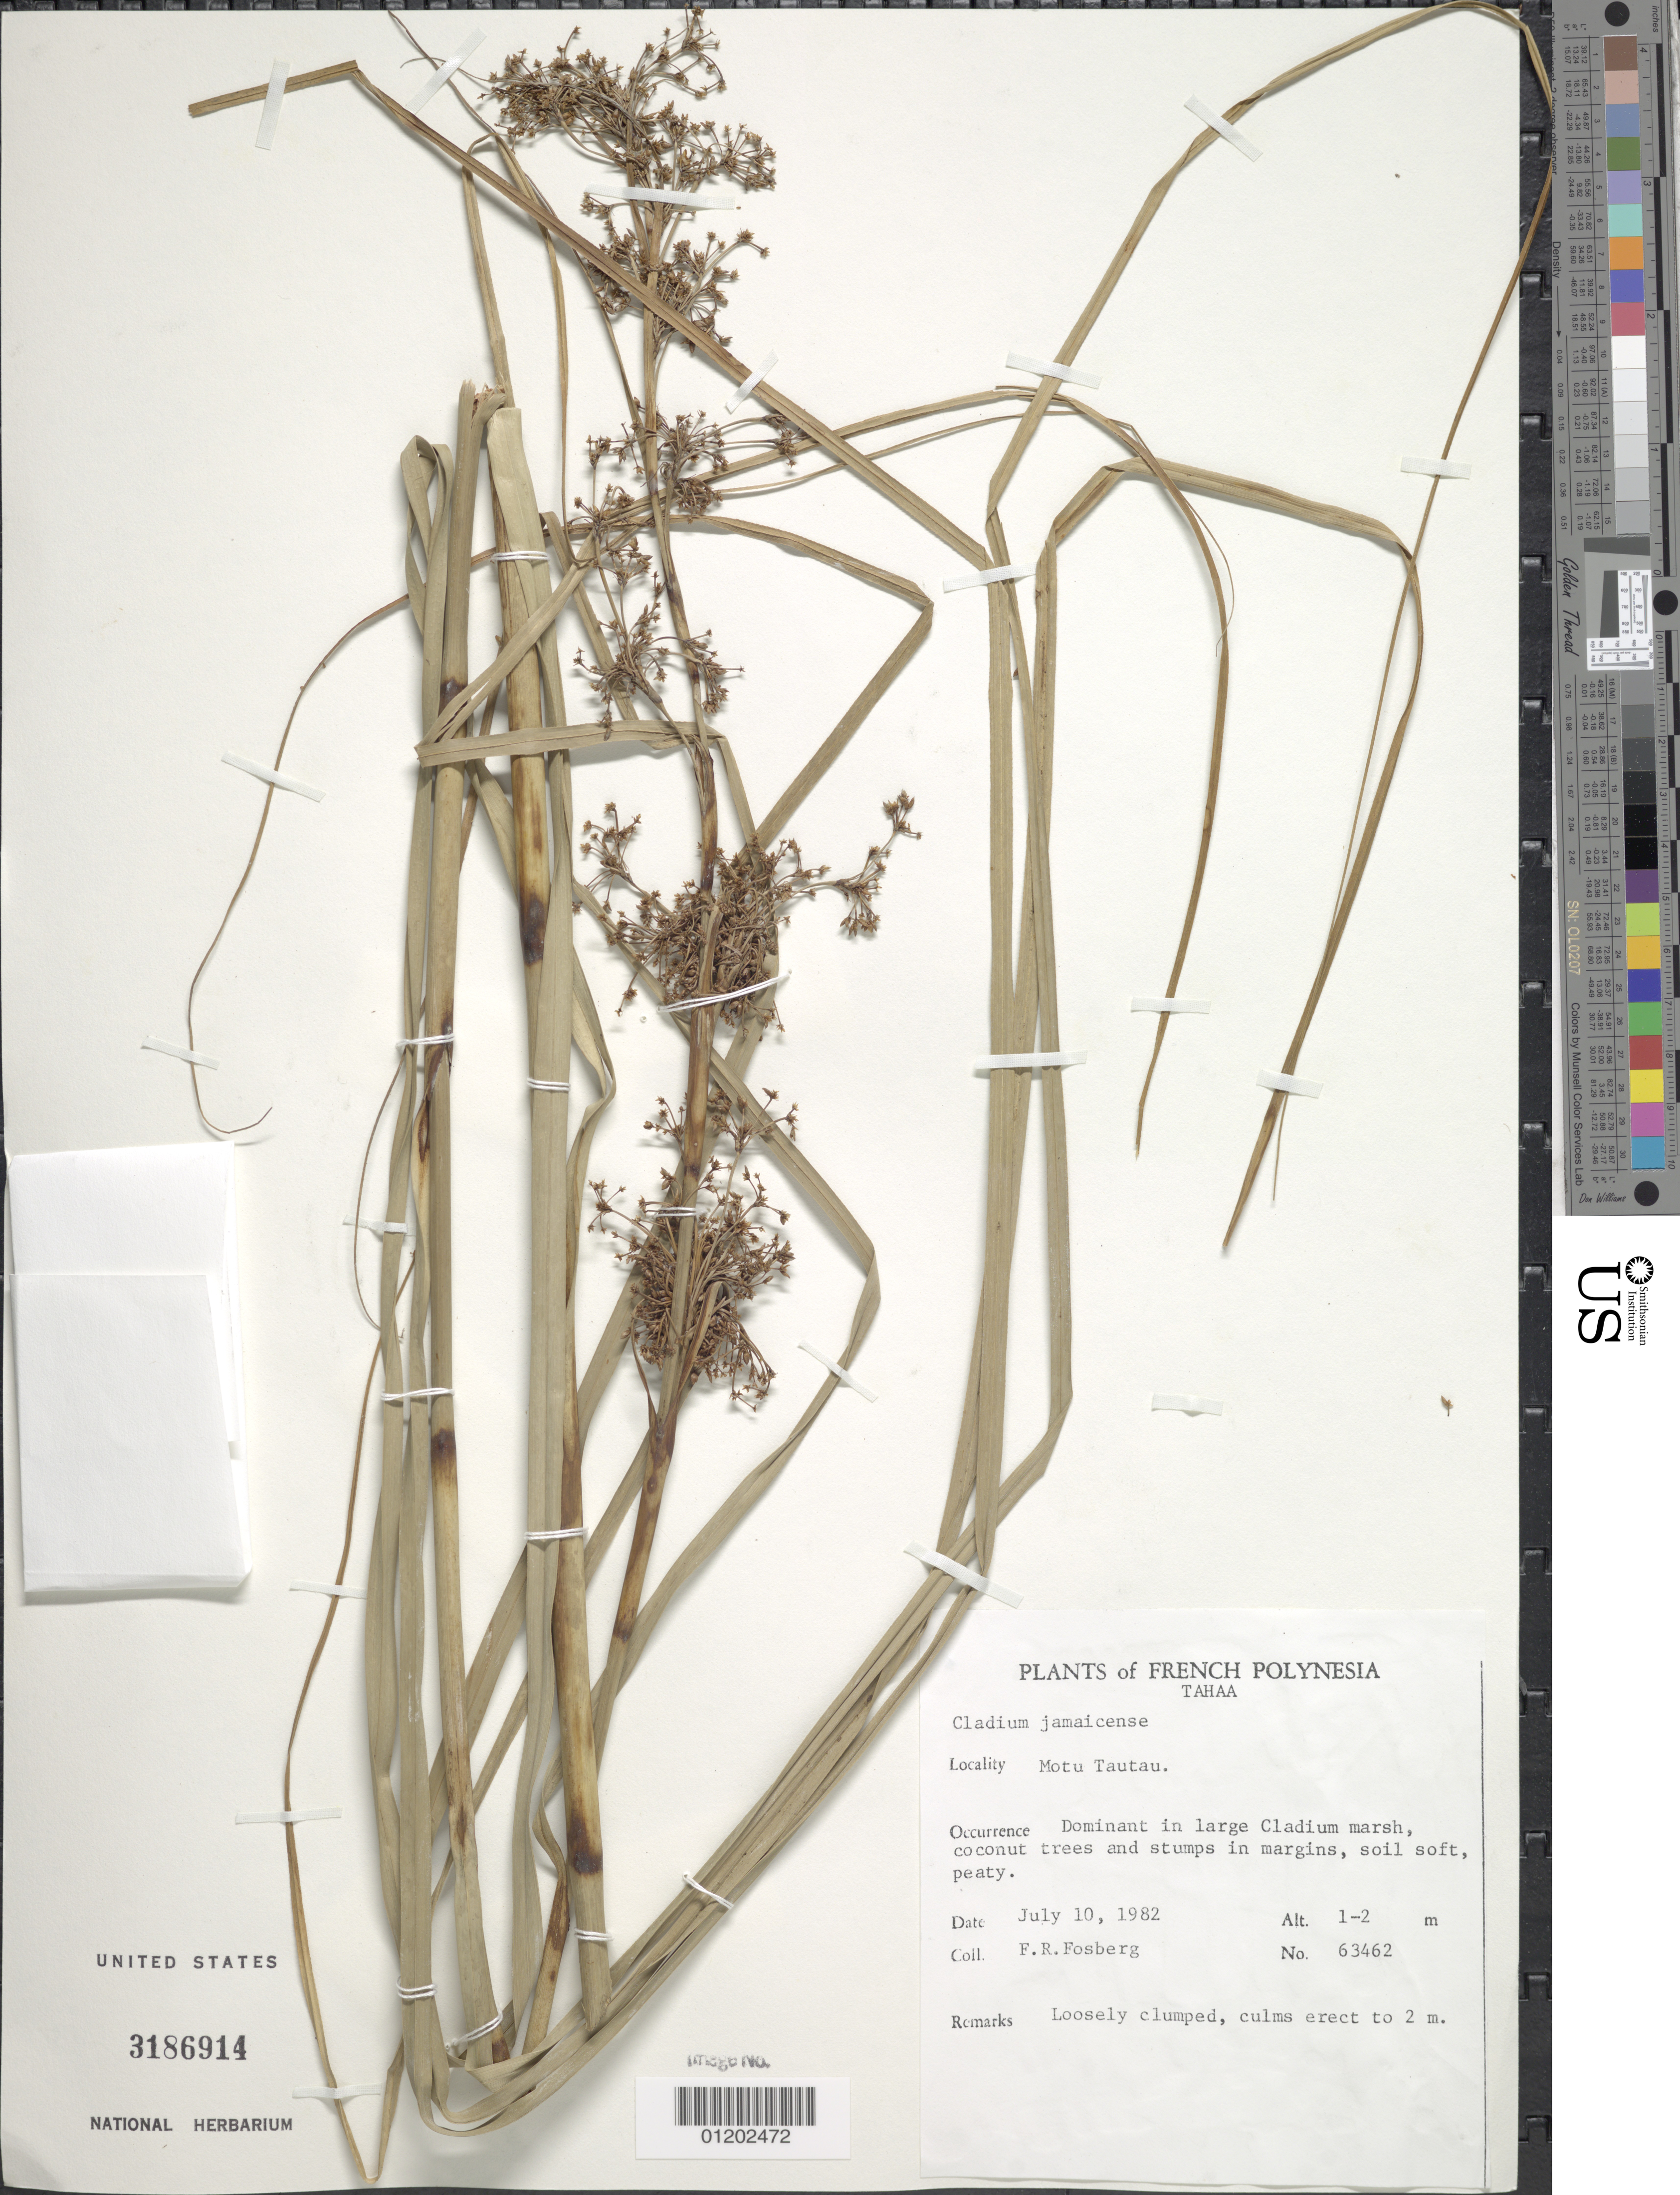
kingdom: Plantae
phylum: Tracheophyta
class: Liliopsida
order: Poales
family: Cyperaceae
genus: Cladium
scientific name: Cladium jamaicense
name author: Crantz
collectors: F. R. Fosberg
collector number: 63462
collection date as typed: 10 Jul 1982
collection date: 1982-07-10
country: French Polynesia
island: Tahaa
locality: Motu Tautau.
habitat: cladium marsh, coconut trees and stumps in margins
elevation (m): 1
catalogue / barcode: US 3186914